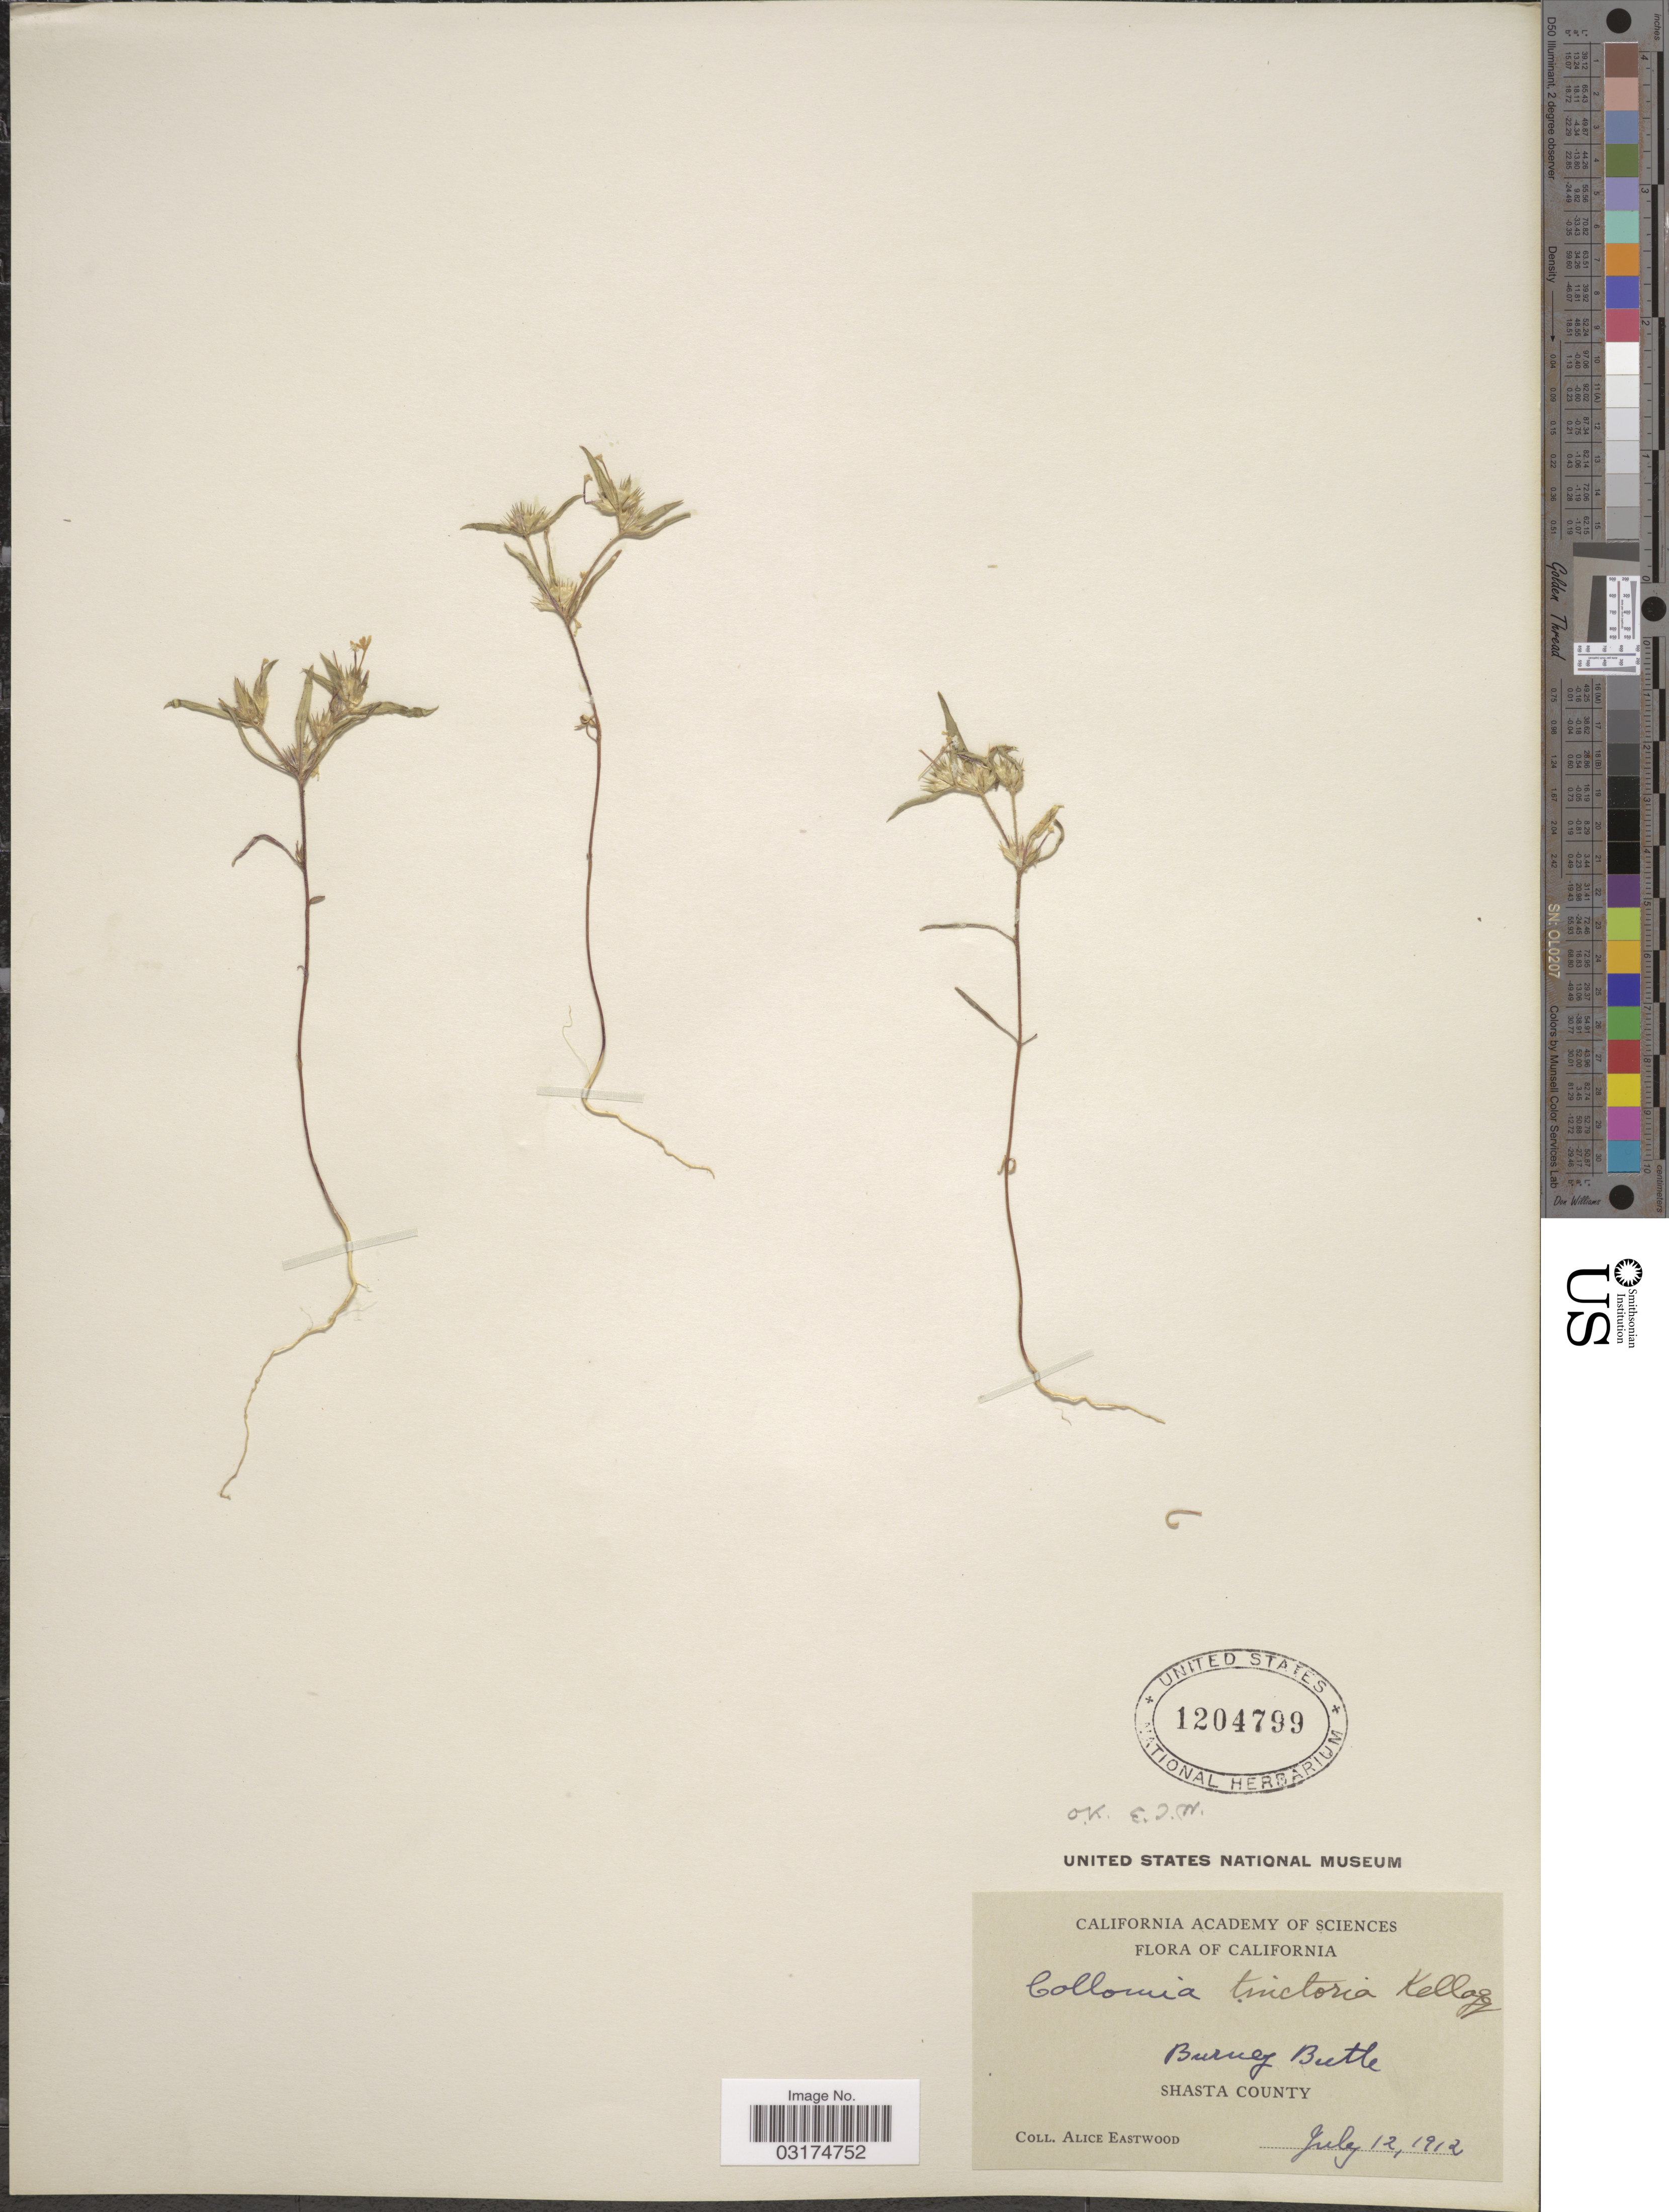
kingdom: Plantae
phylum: Tracheophyta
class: Magnoliopsida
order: Ericales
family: Polemoniaceae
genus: Collomia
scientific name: Collomia tinctoria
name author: Kellogg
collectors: A. Eastwood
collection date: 1912-07-12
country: United States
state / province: California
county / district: Shasta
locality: Burney Butte. Shasta County.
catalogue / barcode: US 1204799